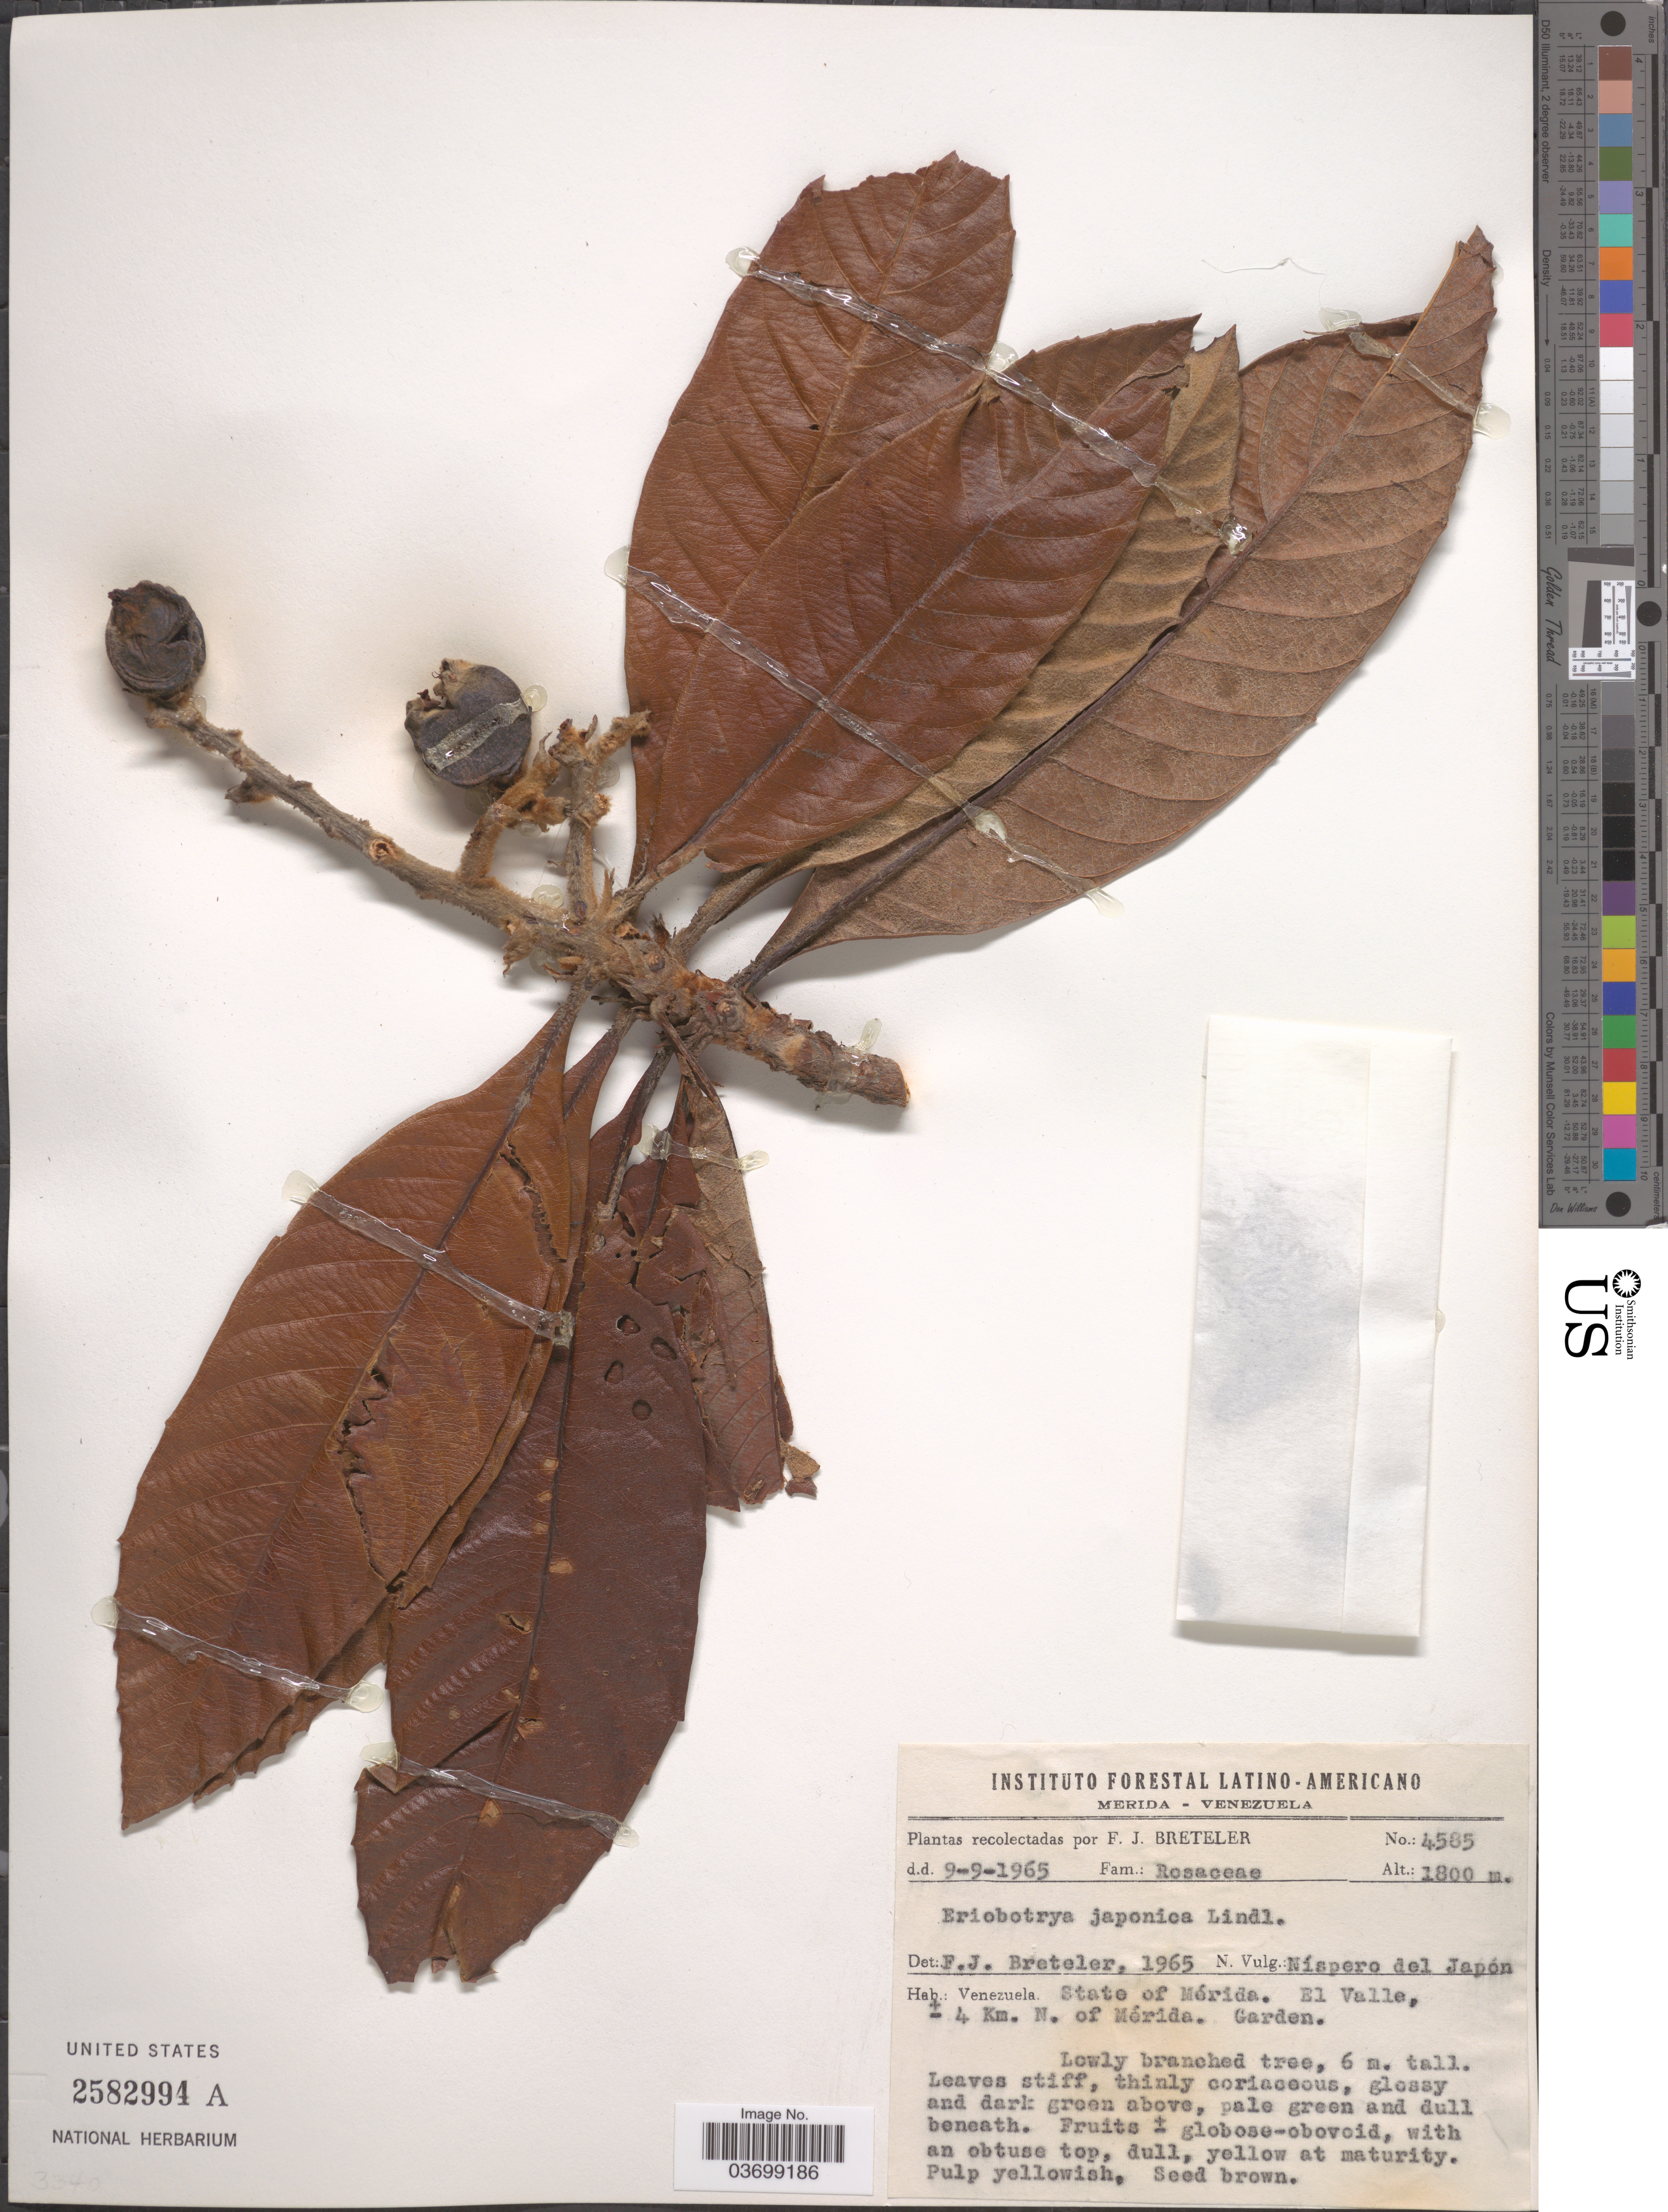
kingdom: Plantae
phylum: Tracheophyta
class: Magnoliopsida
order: Rosales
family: Rosaceae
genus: Rhaphiolepis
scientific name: Rhaphiolepis bibas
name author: (Lour.) Galasso & Banfi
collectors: F. J. Breteler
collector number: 4585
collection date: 1965-09-09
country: Venezuela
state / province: Merida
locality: El Valle, ± 4 Km. N. of Mérida. Garden.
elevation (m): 1800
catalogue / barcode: US 2582994A